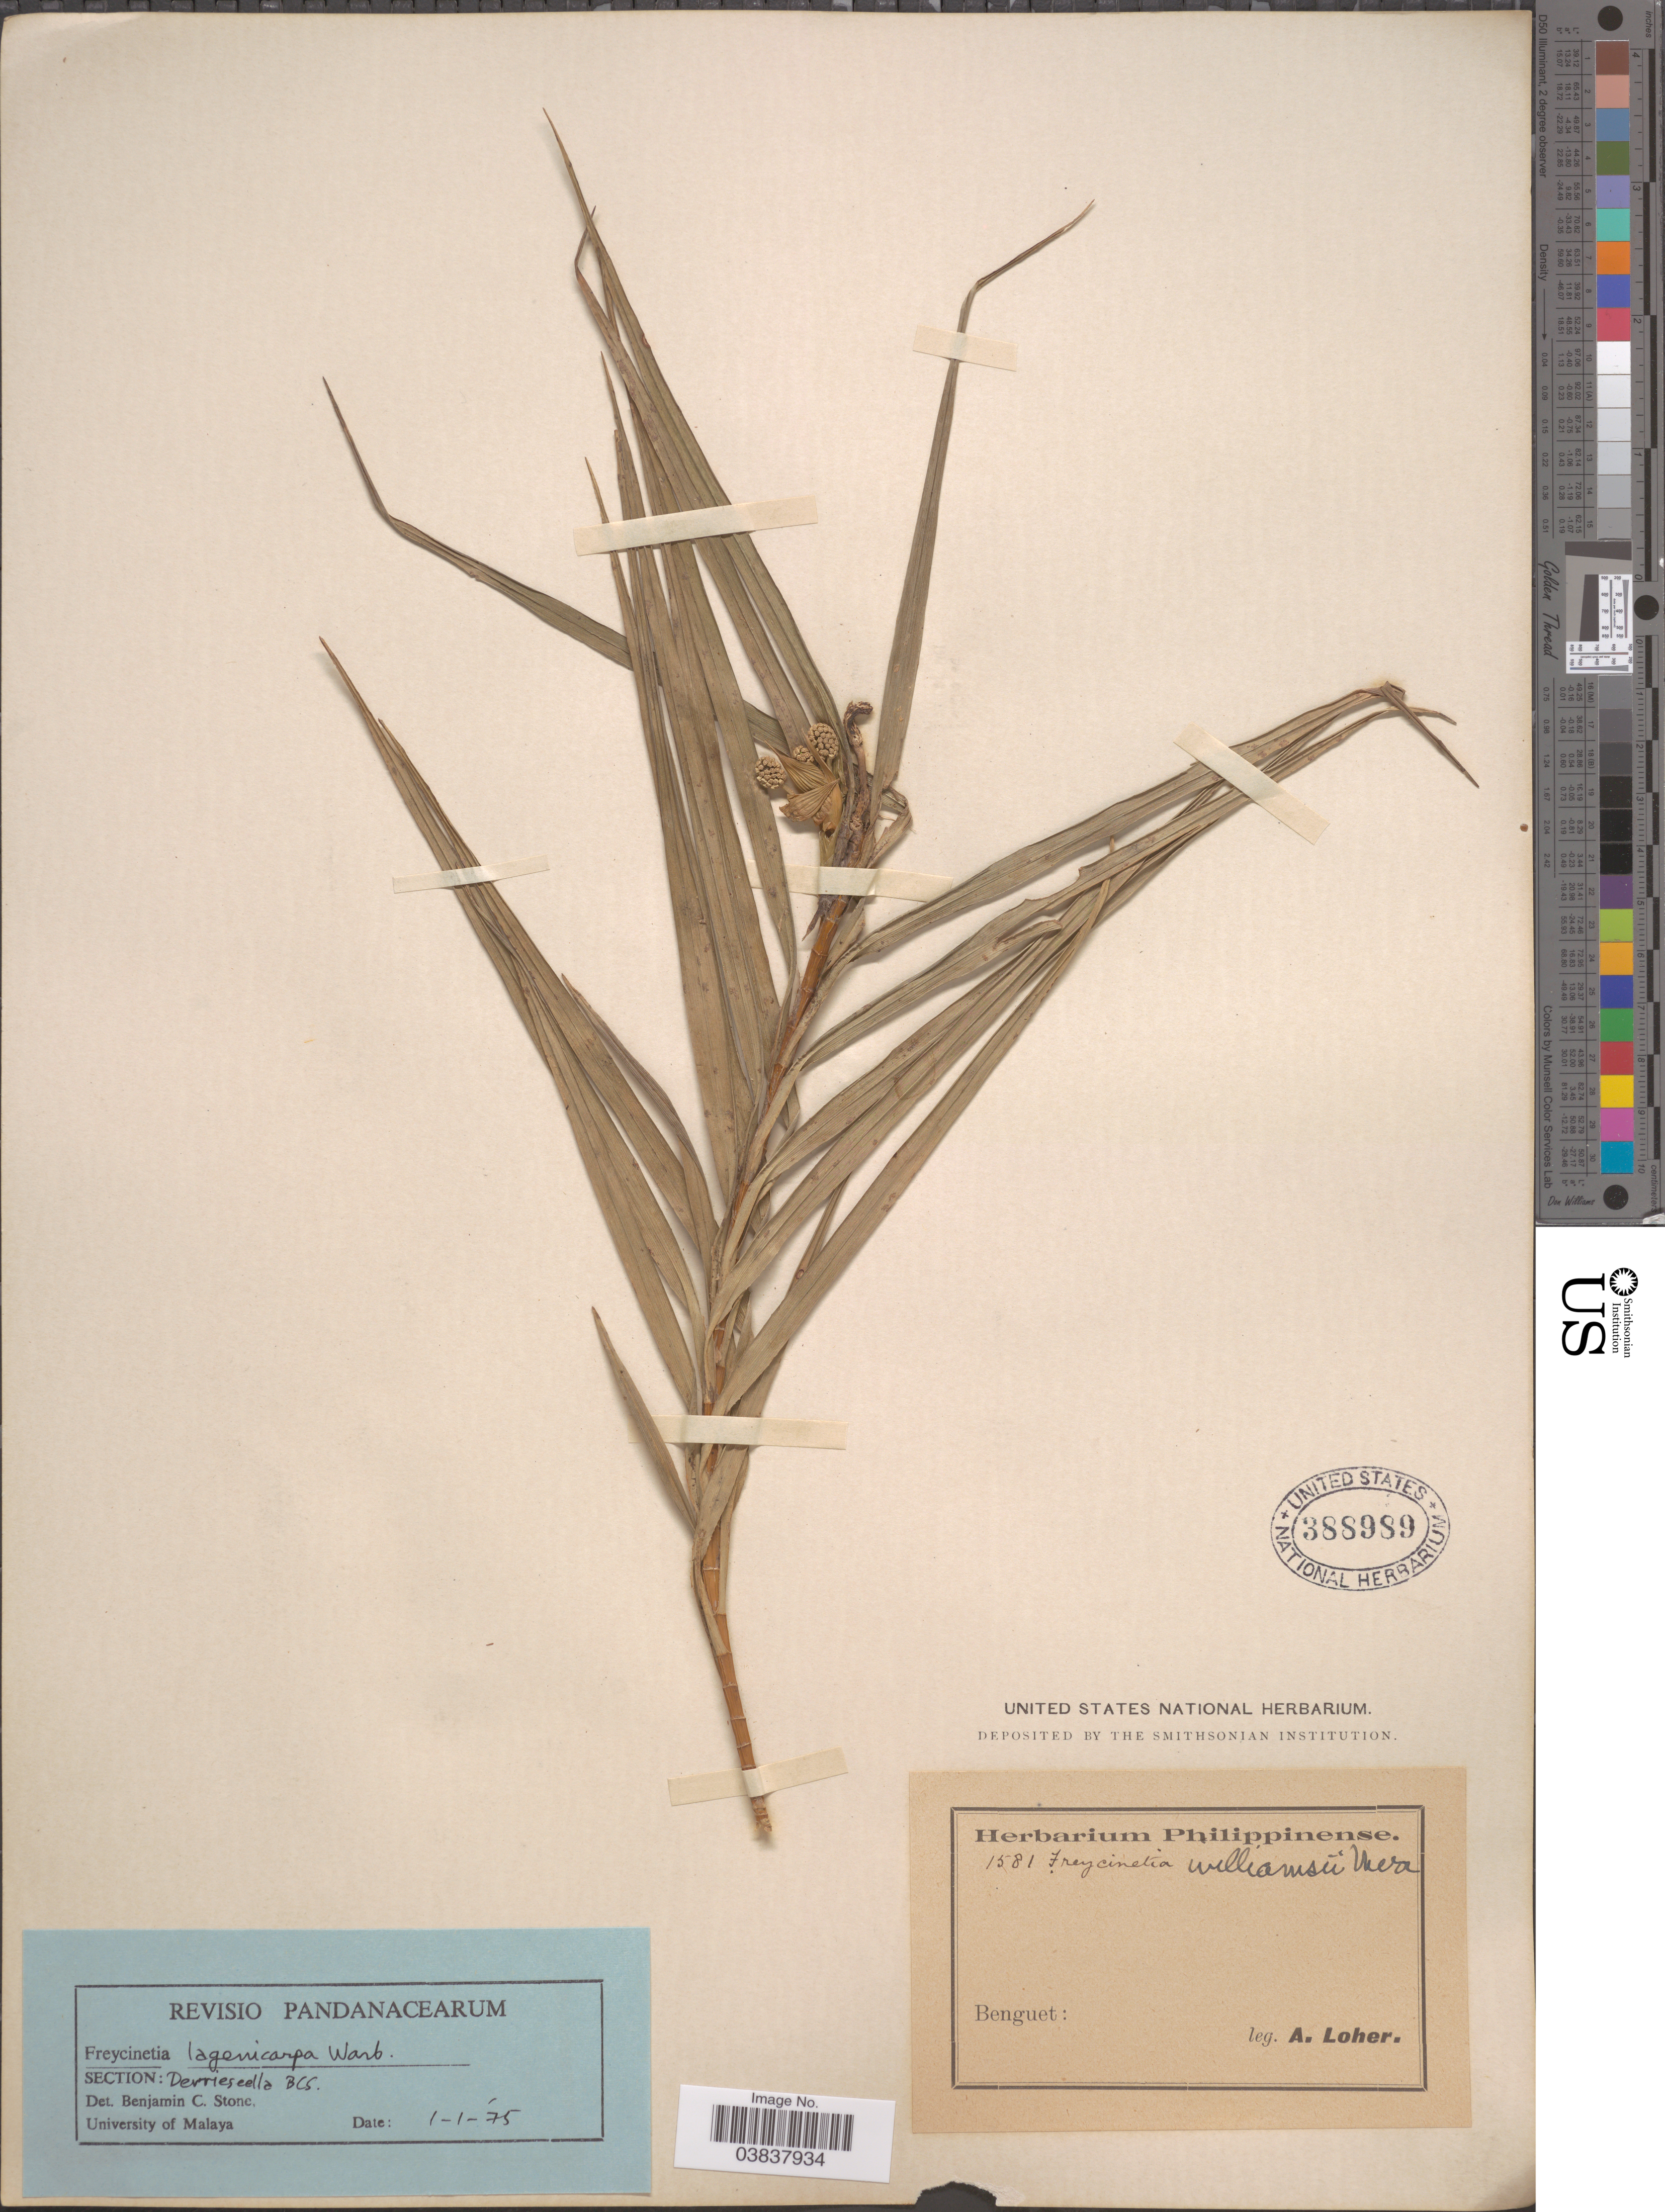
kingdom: Plantae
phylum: Tracheophyta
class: Liliopsida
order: Pandanales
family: Pandanaceae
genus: Freycinetia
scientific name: Freycinetia lagenicarpa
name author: Warb.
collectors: A. Loher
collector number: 1581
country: Philippines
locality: Benguet.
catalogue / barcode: US 388989